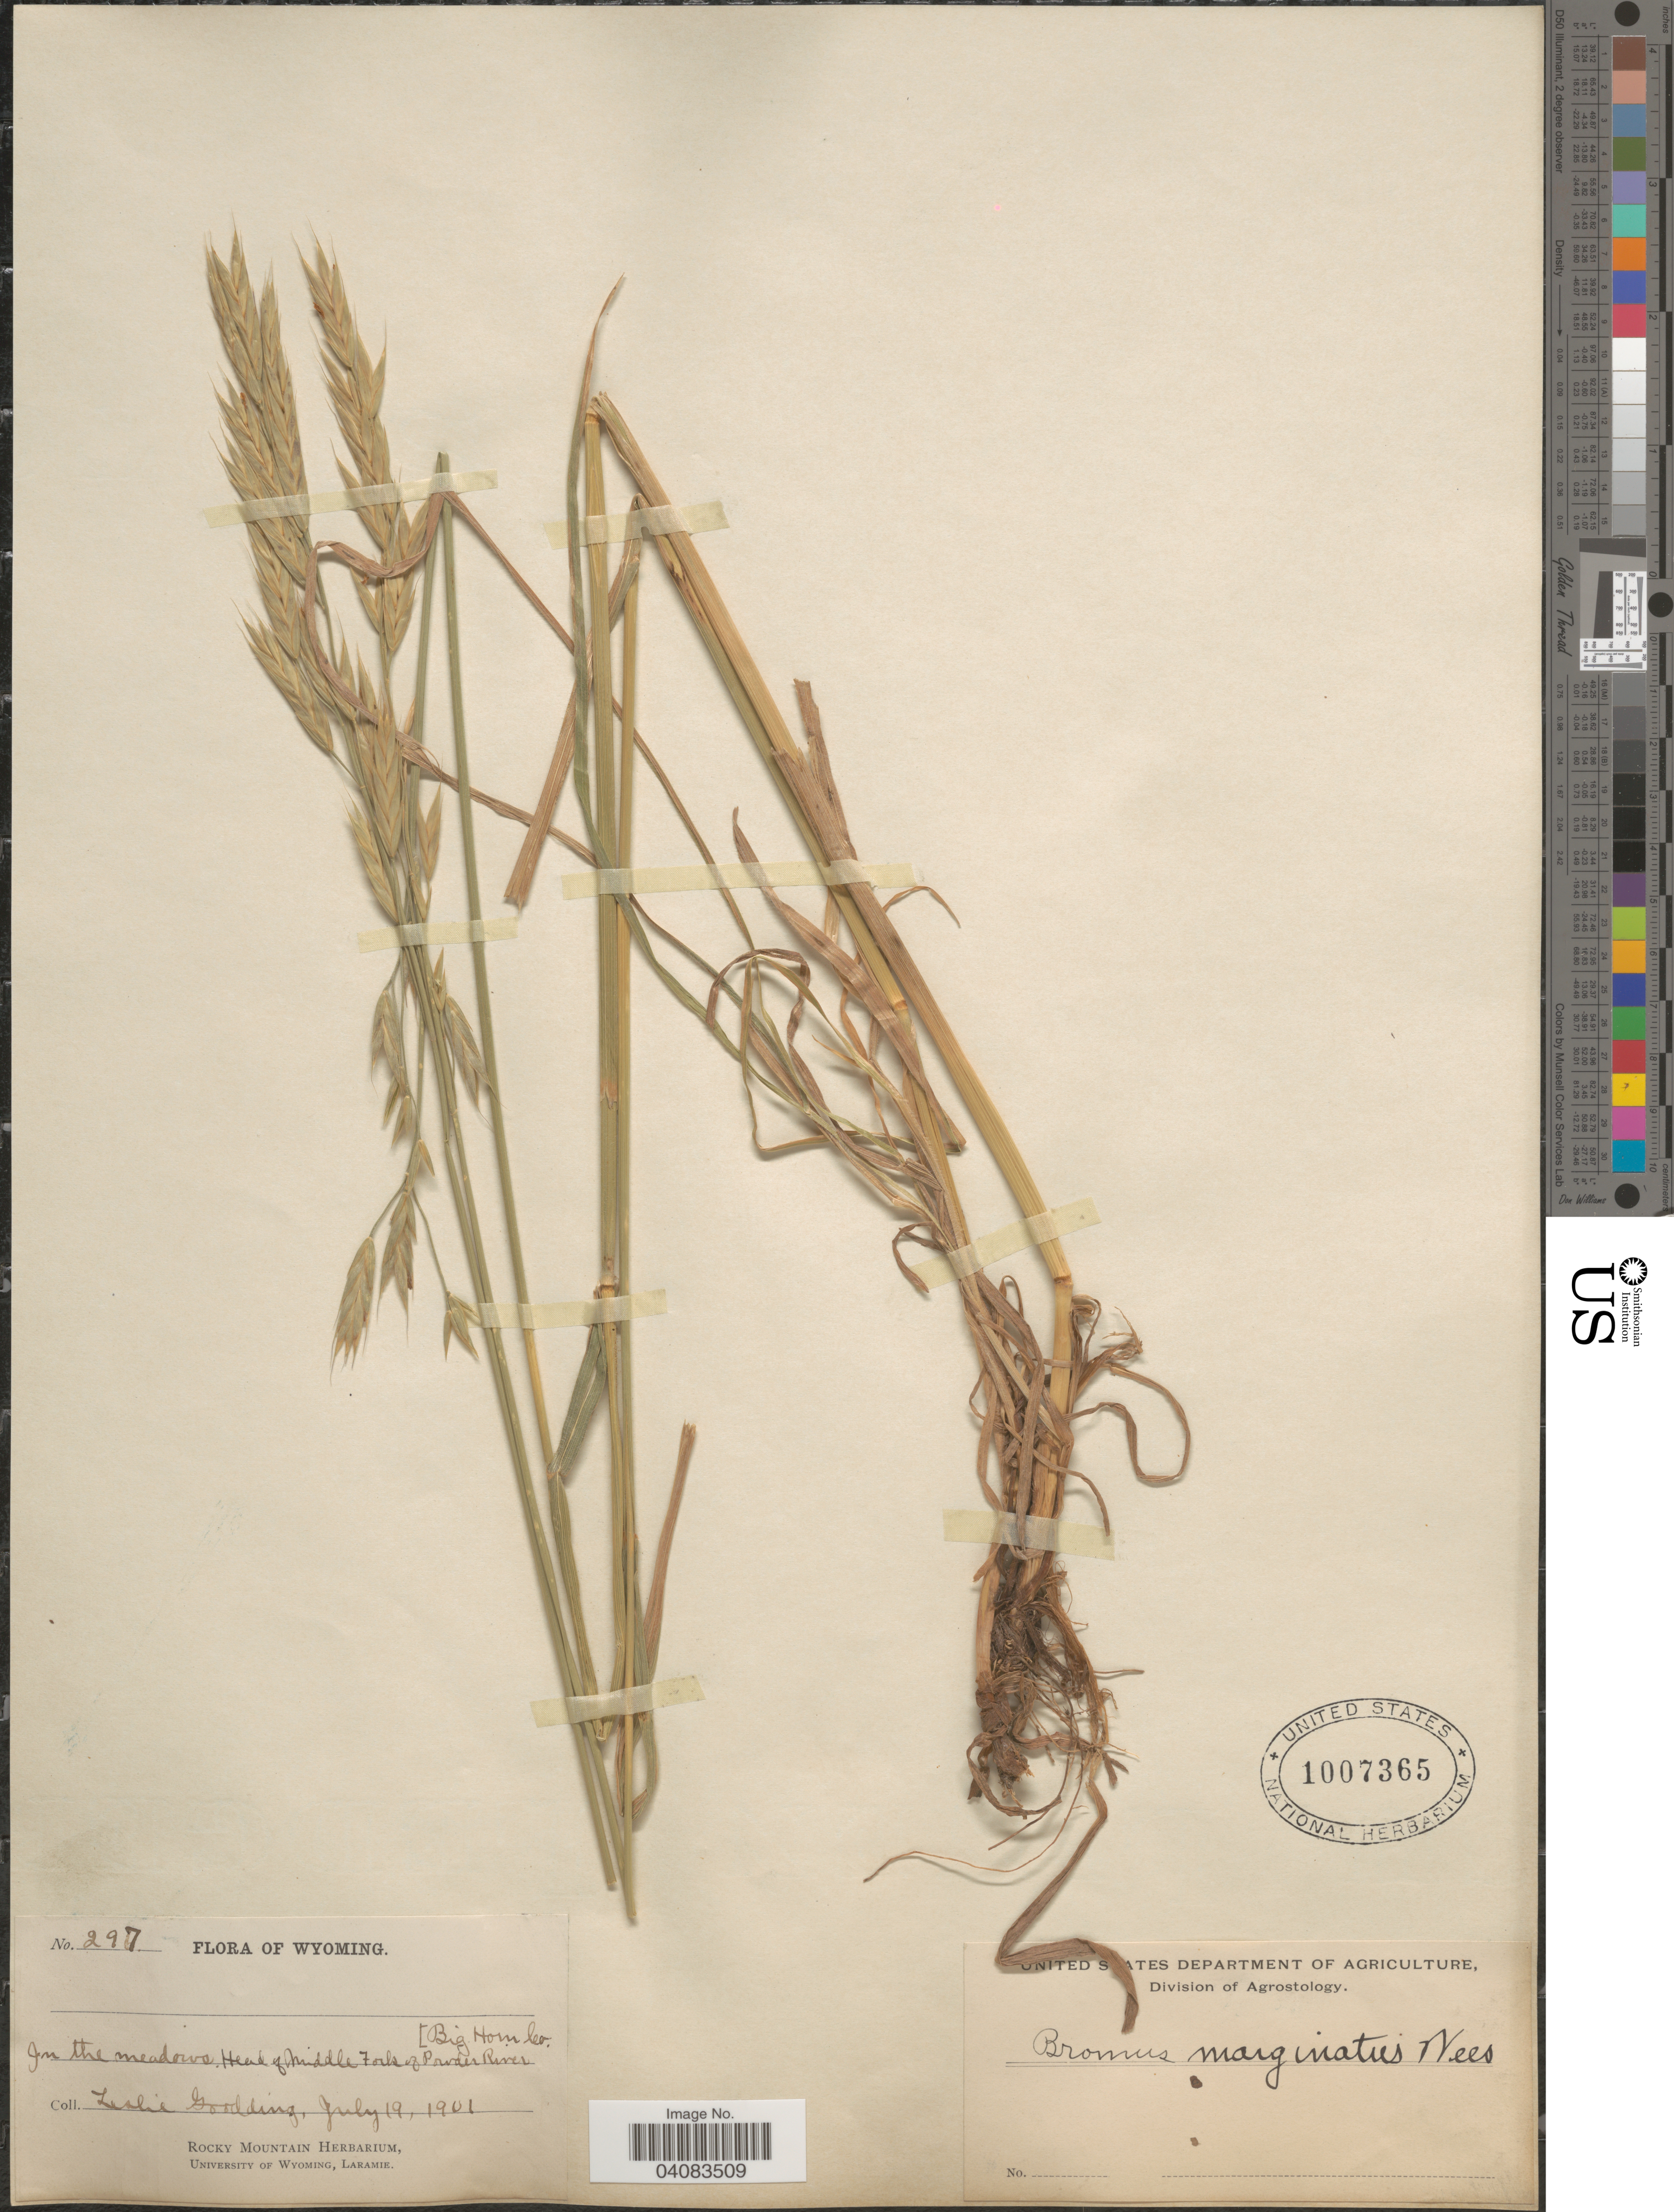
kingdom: Plantae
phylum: Tracheophyta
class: Liliopsida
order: Poales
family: Poaceae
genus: Bromus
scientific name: Bromus marginatus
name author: Nees ex Steud.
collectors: L. N. Goodding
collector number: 297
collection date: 1901-07-19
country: United States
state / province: Wyoming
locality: In the meadows. Head of Middle Fork of Powder River. Big Horn Co.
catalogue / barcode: US 1007365